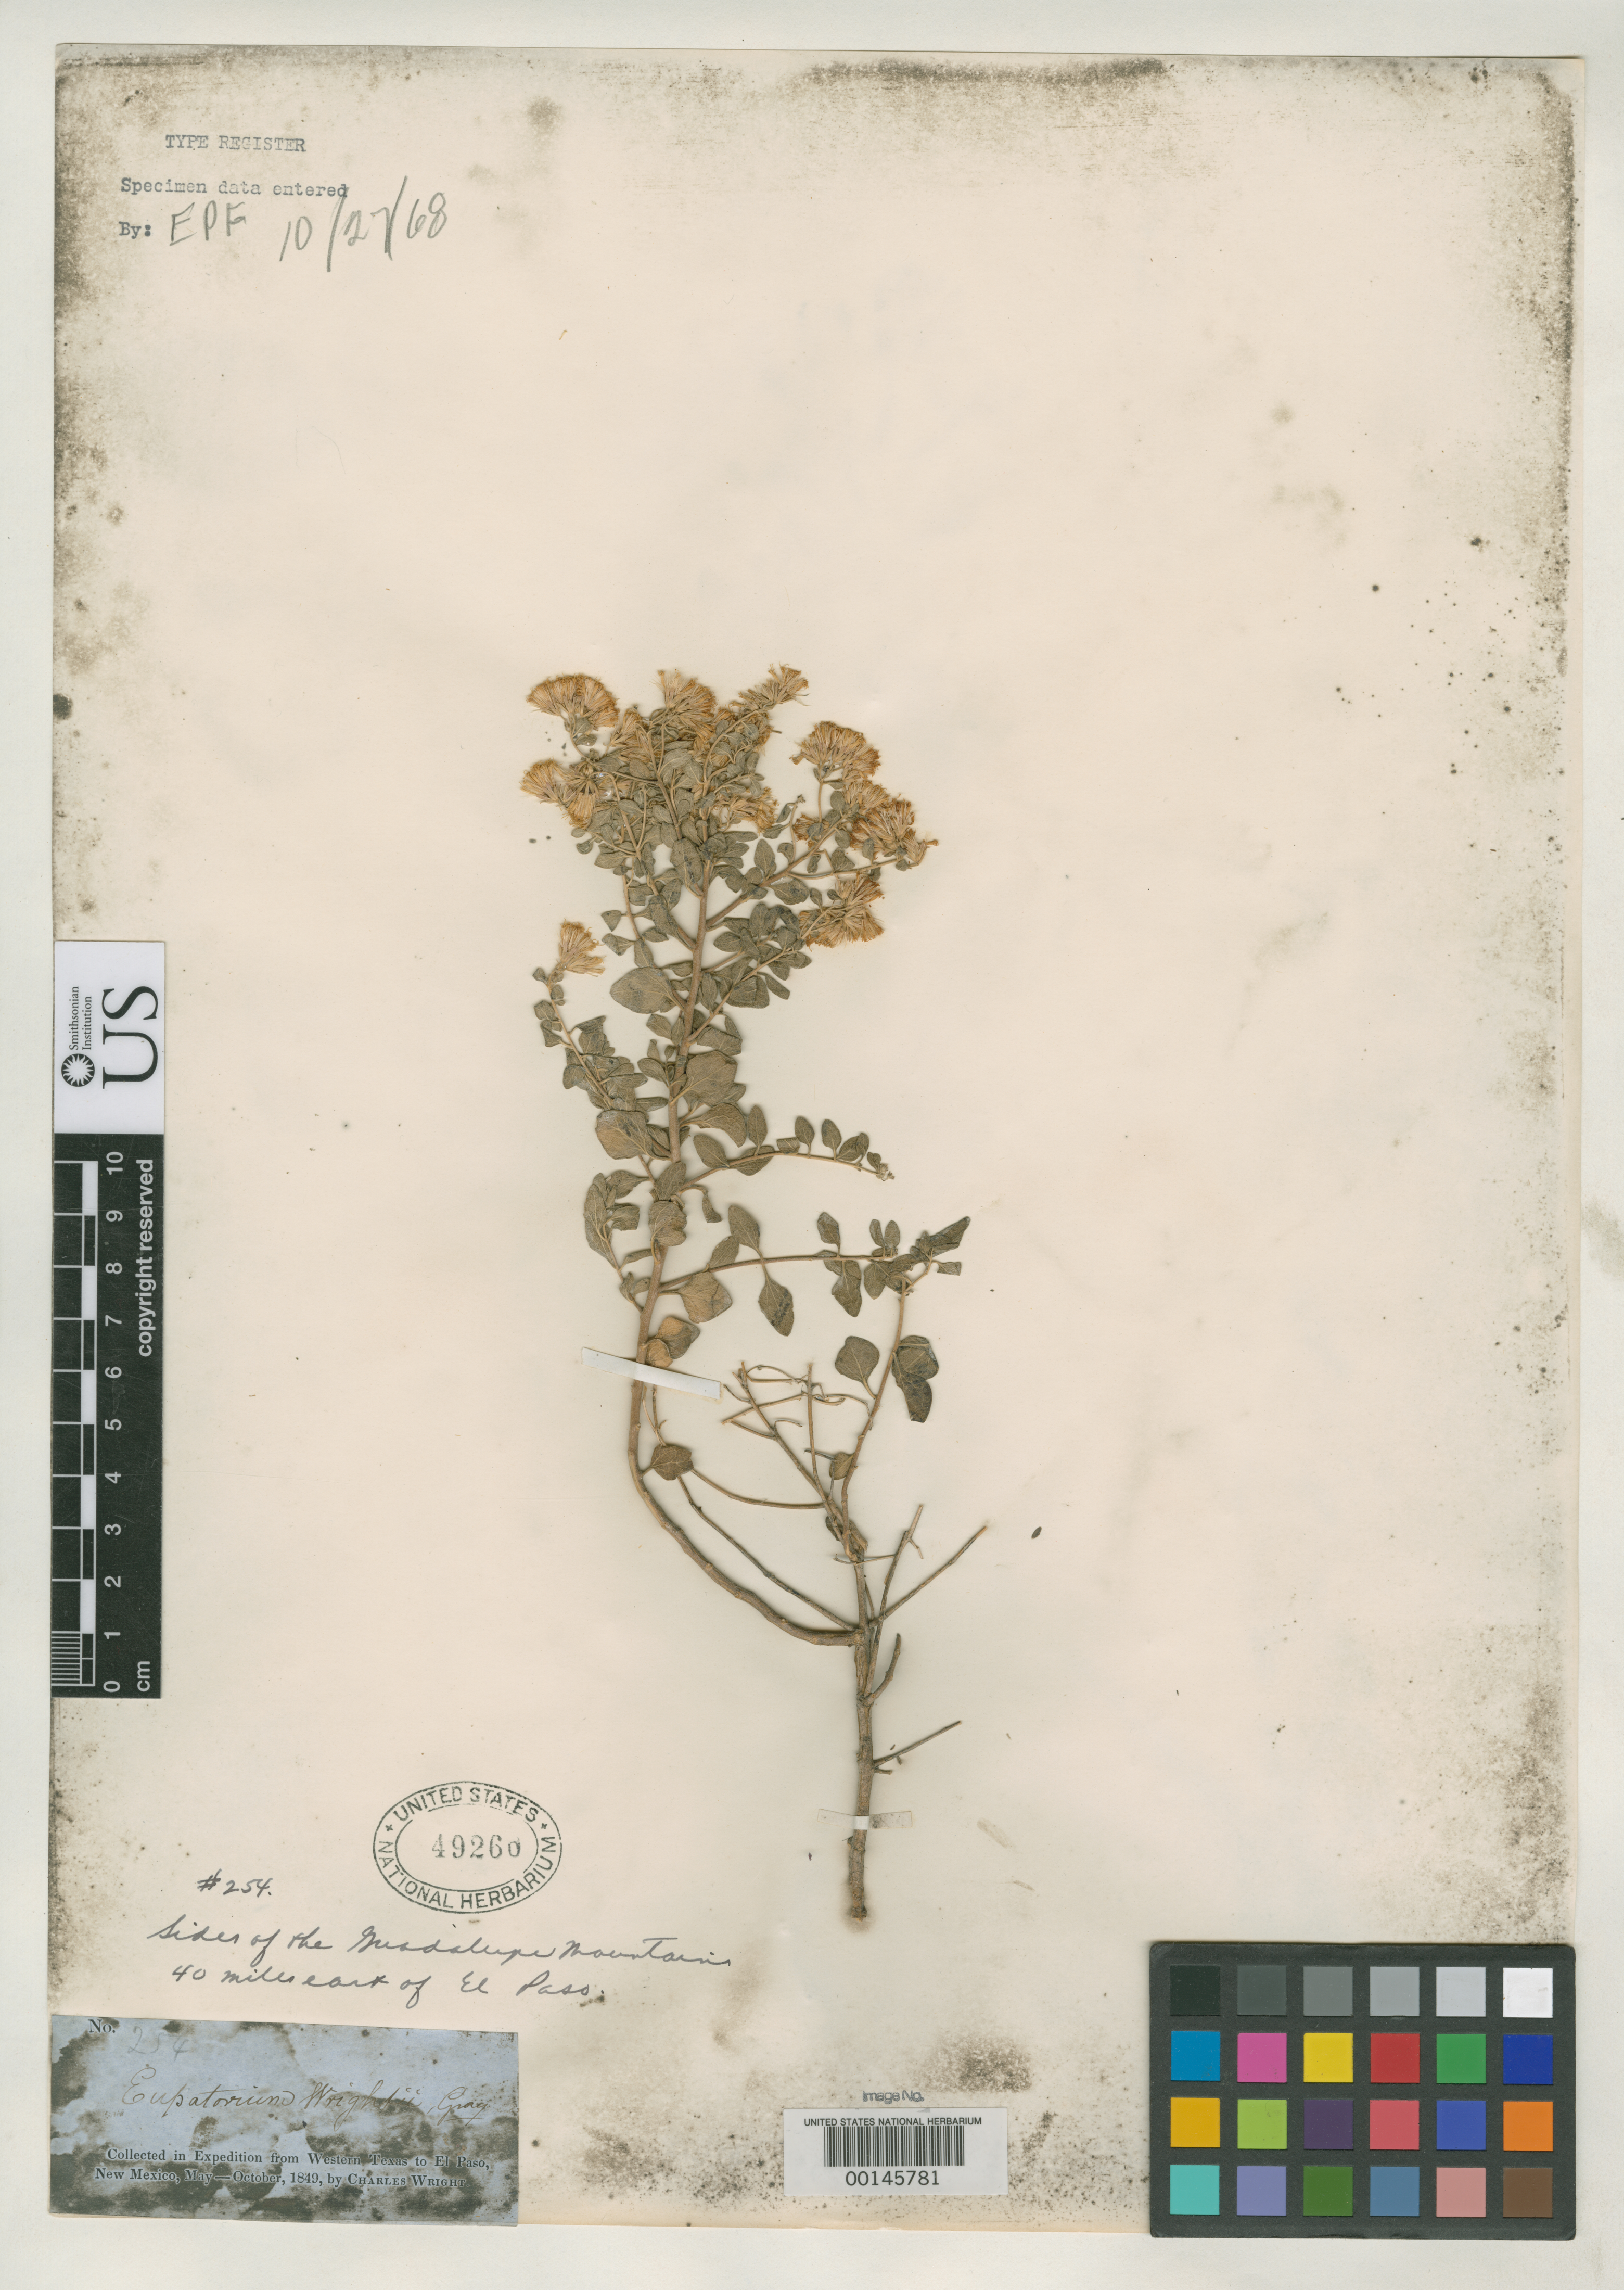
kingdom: Plantae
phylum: Tracheophyta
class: Magnoliopsida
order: Asterales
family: Asteraceae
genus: Eupatorium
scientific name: Eupatorium wrightii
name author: A. Gray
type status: Type Collection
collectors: C. Wright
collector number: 254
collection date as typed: Oct 1849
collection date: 1849-10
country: United States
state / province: Texas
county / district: El Paso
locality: El Paso.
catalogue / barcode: US 49260